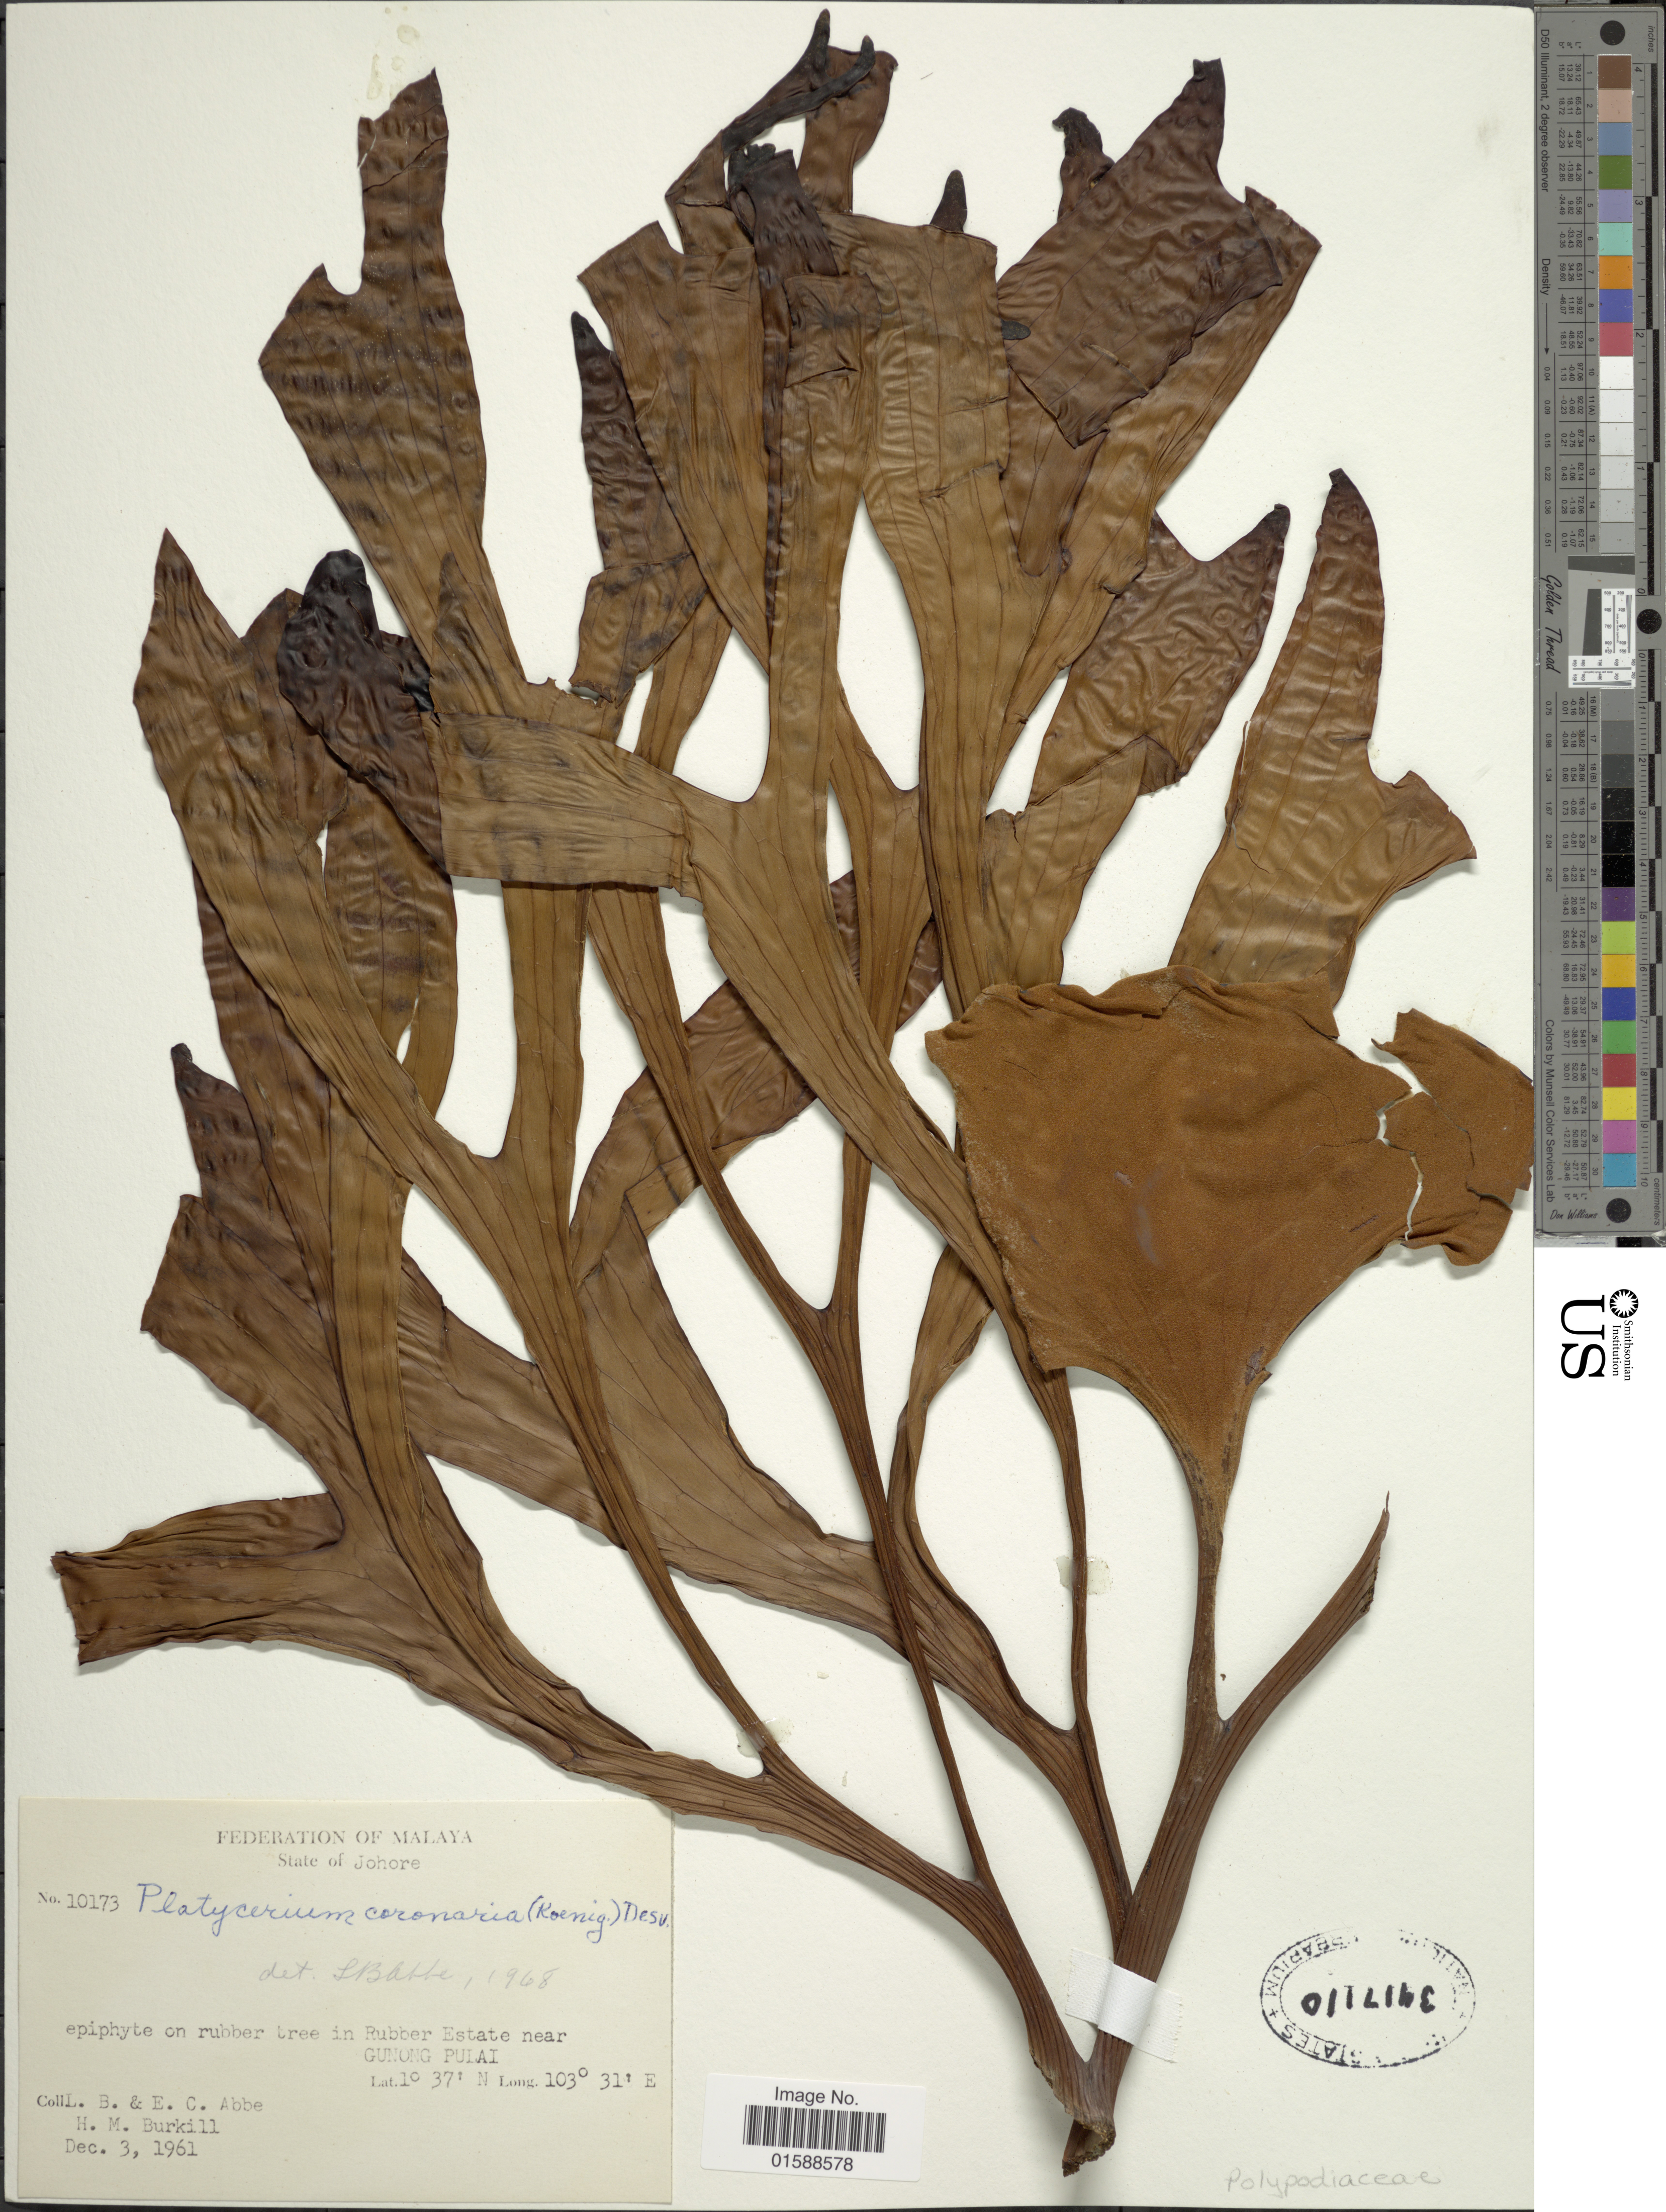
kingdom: Plantae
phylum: Tracheophyta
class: Polypodiopsida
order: Polypodiales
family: Polypodiaceae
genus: Platycerium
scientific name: Platycerium coronarium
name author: (K.D. Koenig ex O.F. Müll.) Desv.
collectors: L. B. Abbe, E. C. Abbe & H. M. Burkill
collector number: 10173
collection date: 1961-12-03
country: Malaysia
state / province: Johor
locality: Federation of Malaya. State of Johere. in Rubber Estate near Gunong Pulai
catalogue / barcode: US 3417110